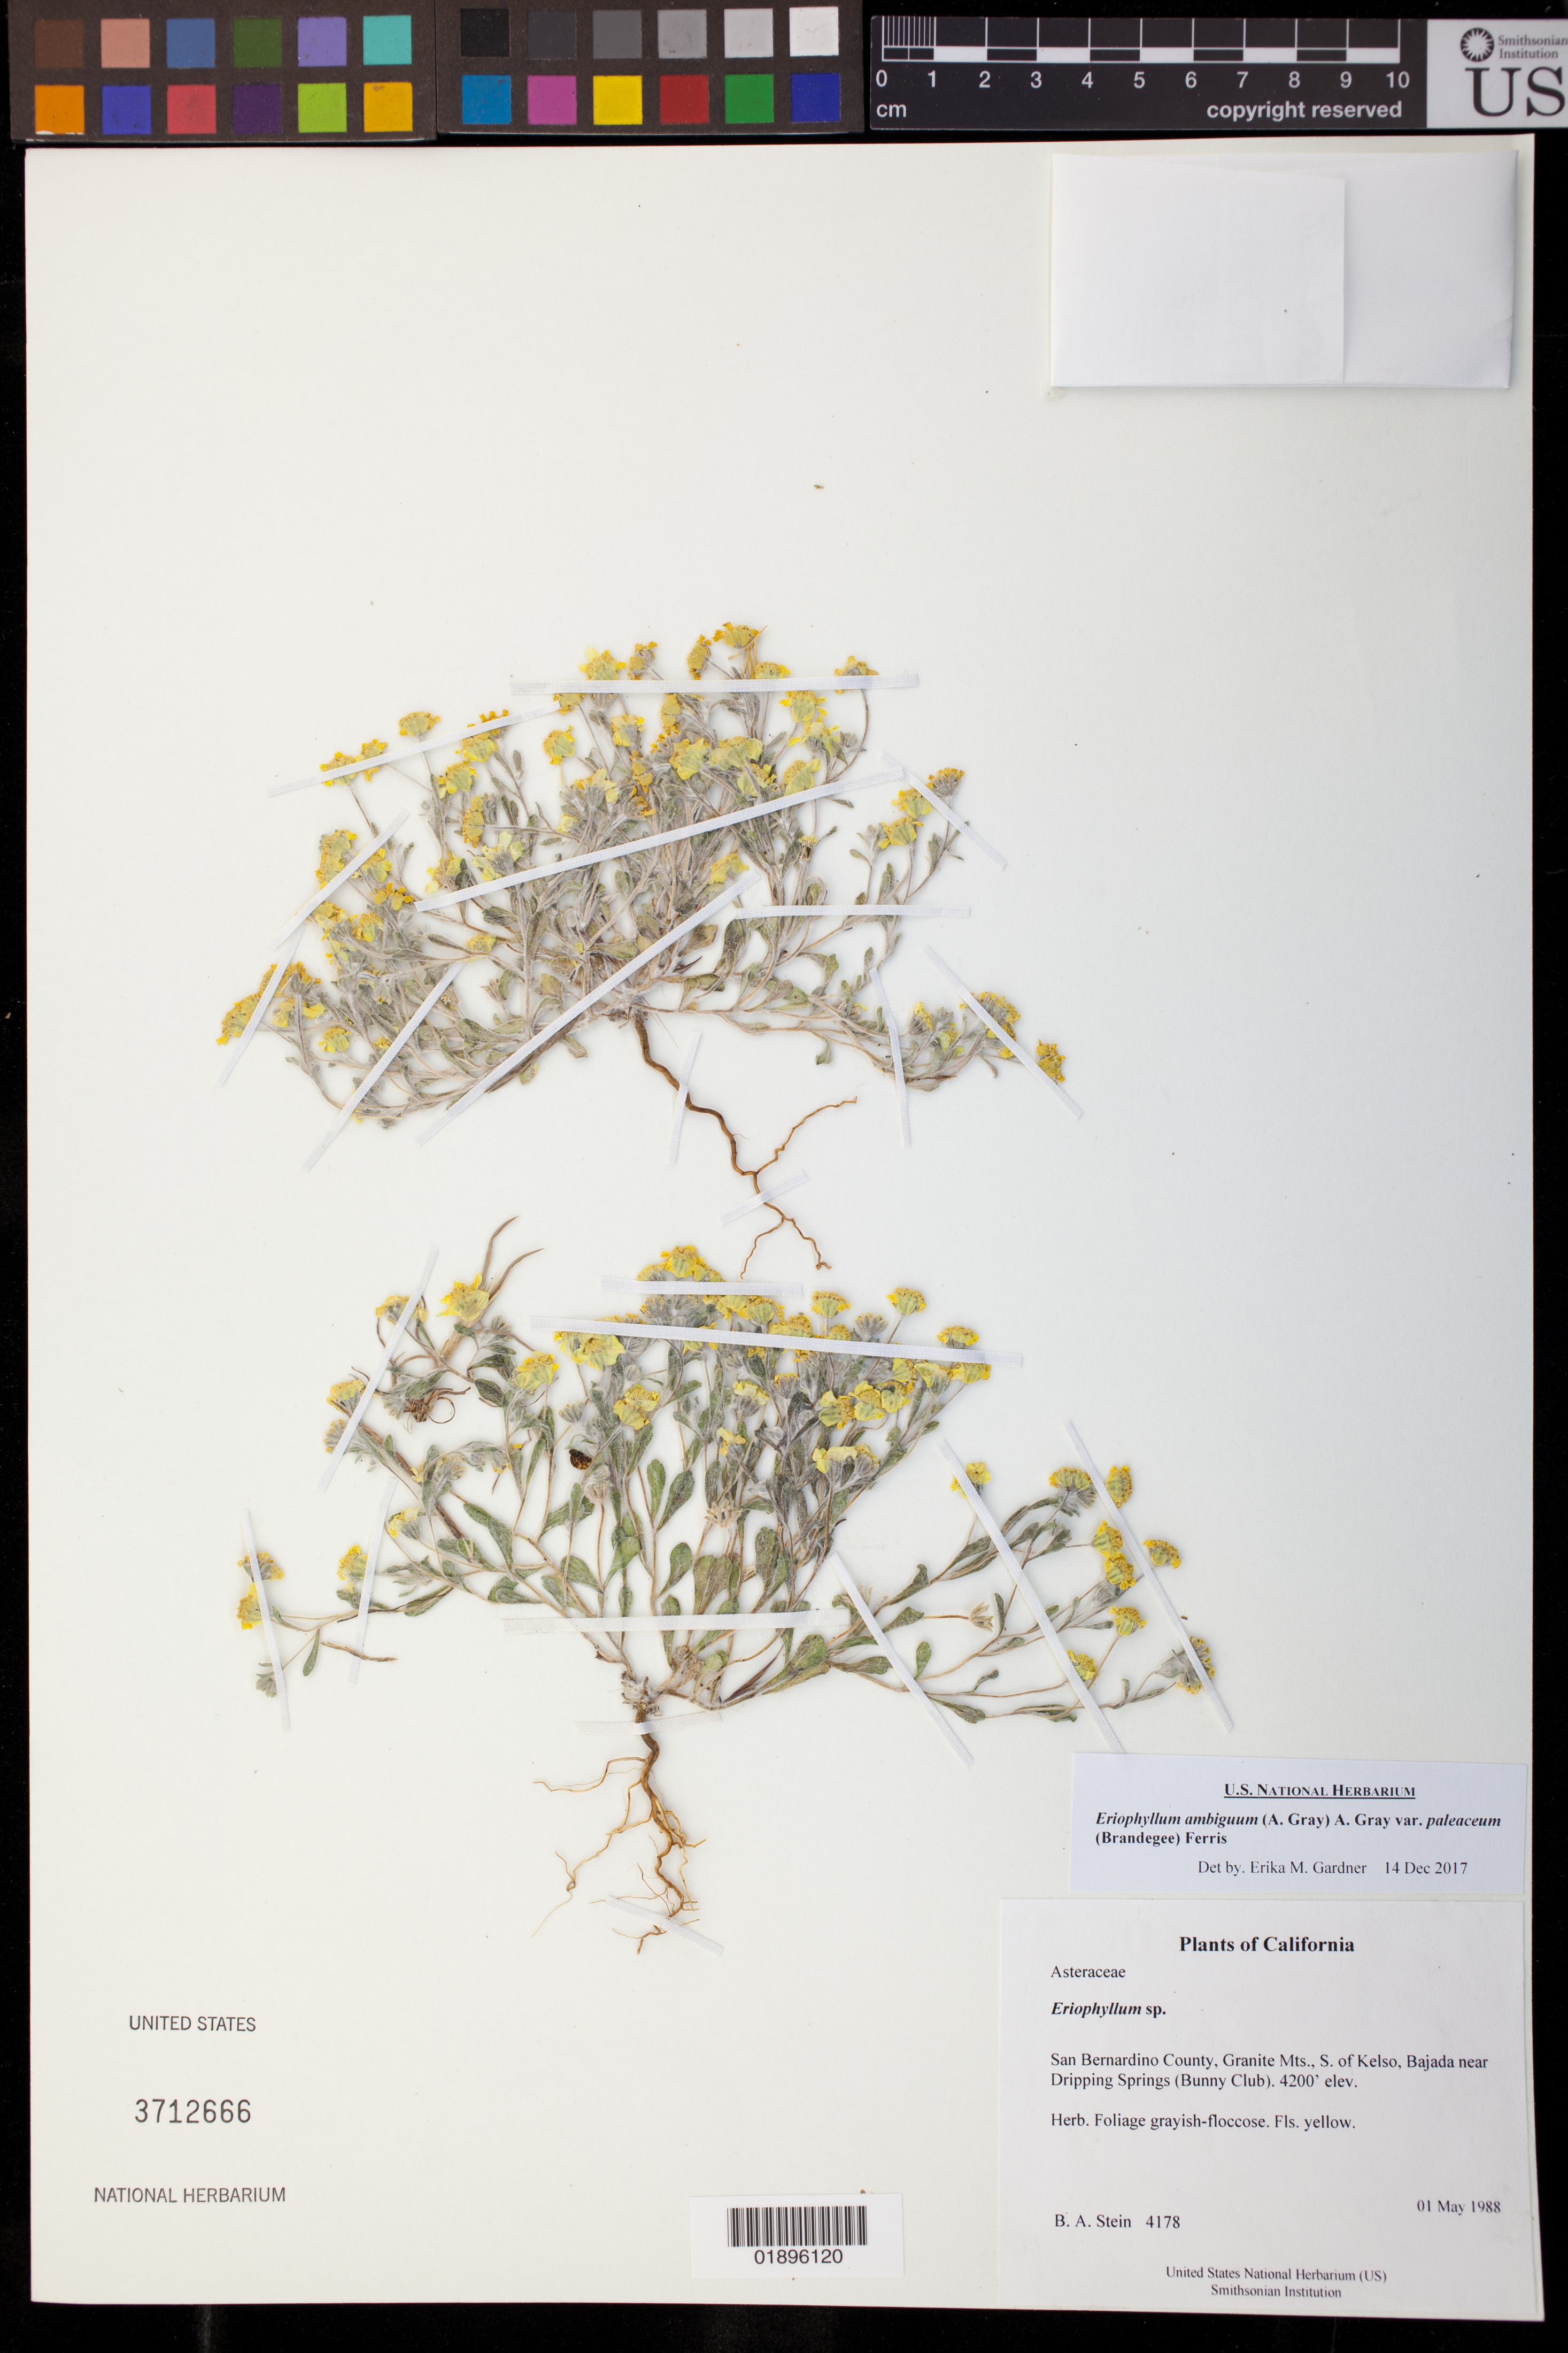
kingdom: Plantae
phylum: Tracheophyta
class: Magnoliopsida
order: Asterales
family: Asteraceae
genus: Eriophyllum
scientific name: Eriophyllum ambiguum var. paleaceum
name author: (Brandegee) Ferris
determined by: Gardner, E. M.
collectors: B. A. Stein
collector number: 4178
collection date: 1988-05-01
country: United States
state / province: California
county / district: San Bernardino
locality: Granite Mts., S. of Kelso, Bajada near Dripping Springs Country Club.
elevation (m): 1280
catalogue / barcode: US 3712666